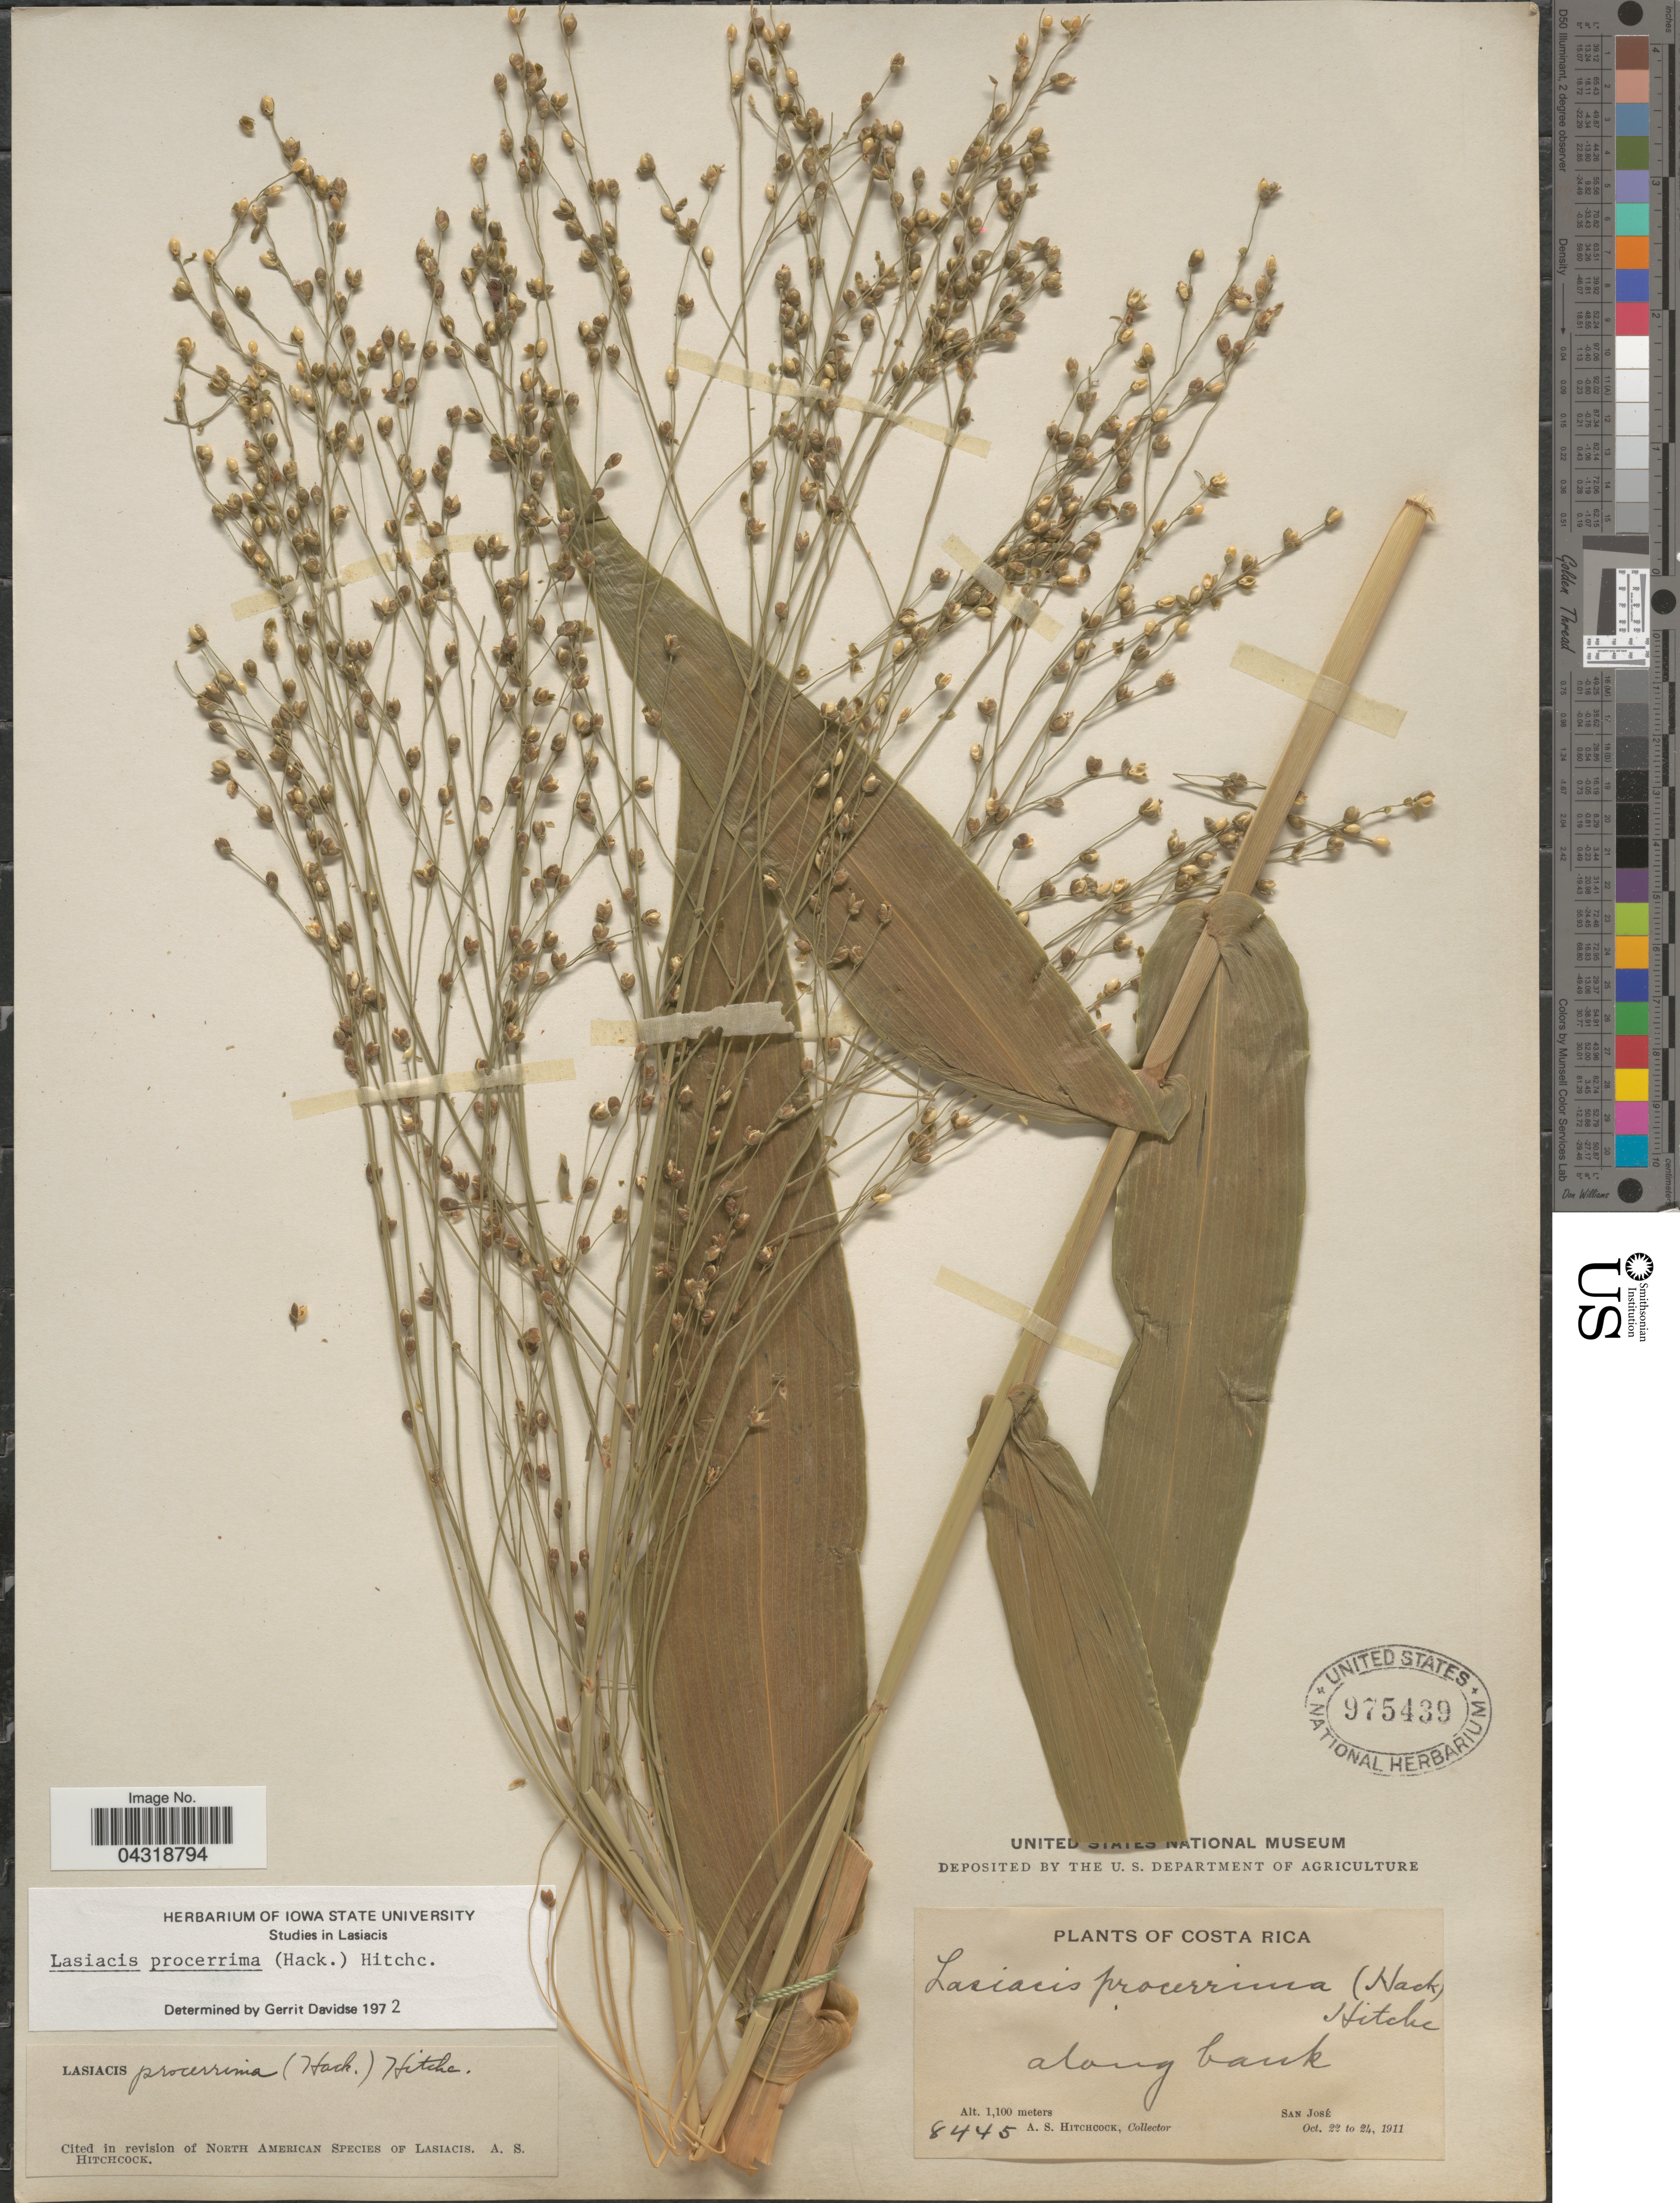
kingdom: Plantae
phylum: Tracheophyta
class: Liliopsida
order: Poales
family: Poaceae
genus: Lasiacis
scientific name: Lasiacis procerrima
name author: (Hack.) Hitchc.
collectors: A. S. Hitchcock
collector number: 8445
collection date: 1911-10-22/1911-10-24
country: Costa Rica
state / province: San José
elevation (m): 1100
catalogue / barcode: US 975439